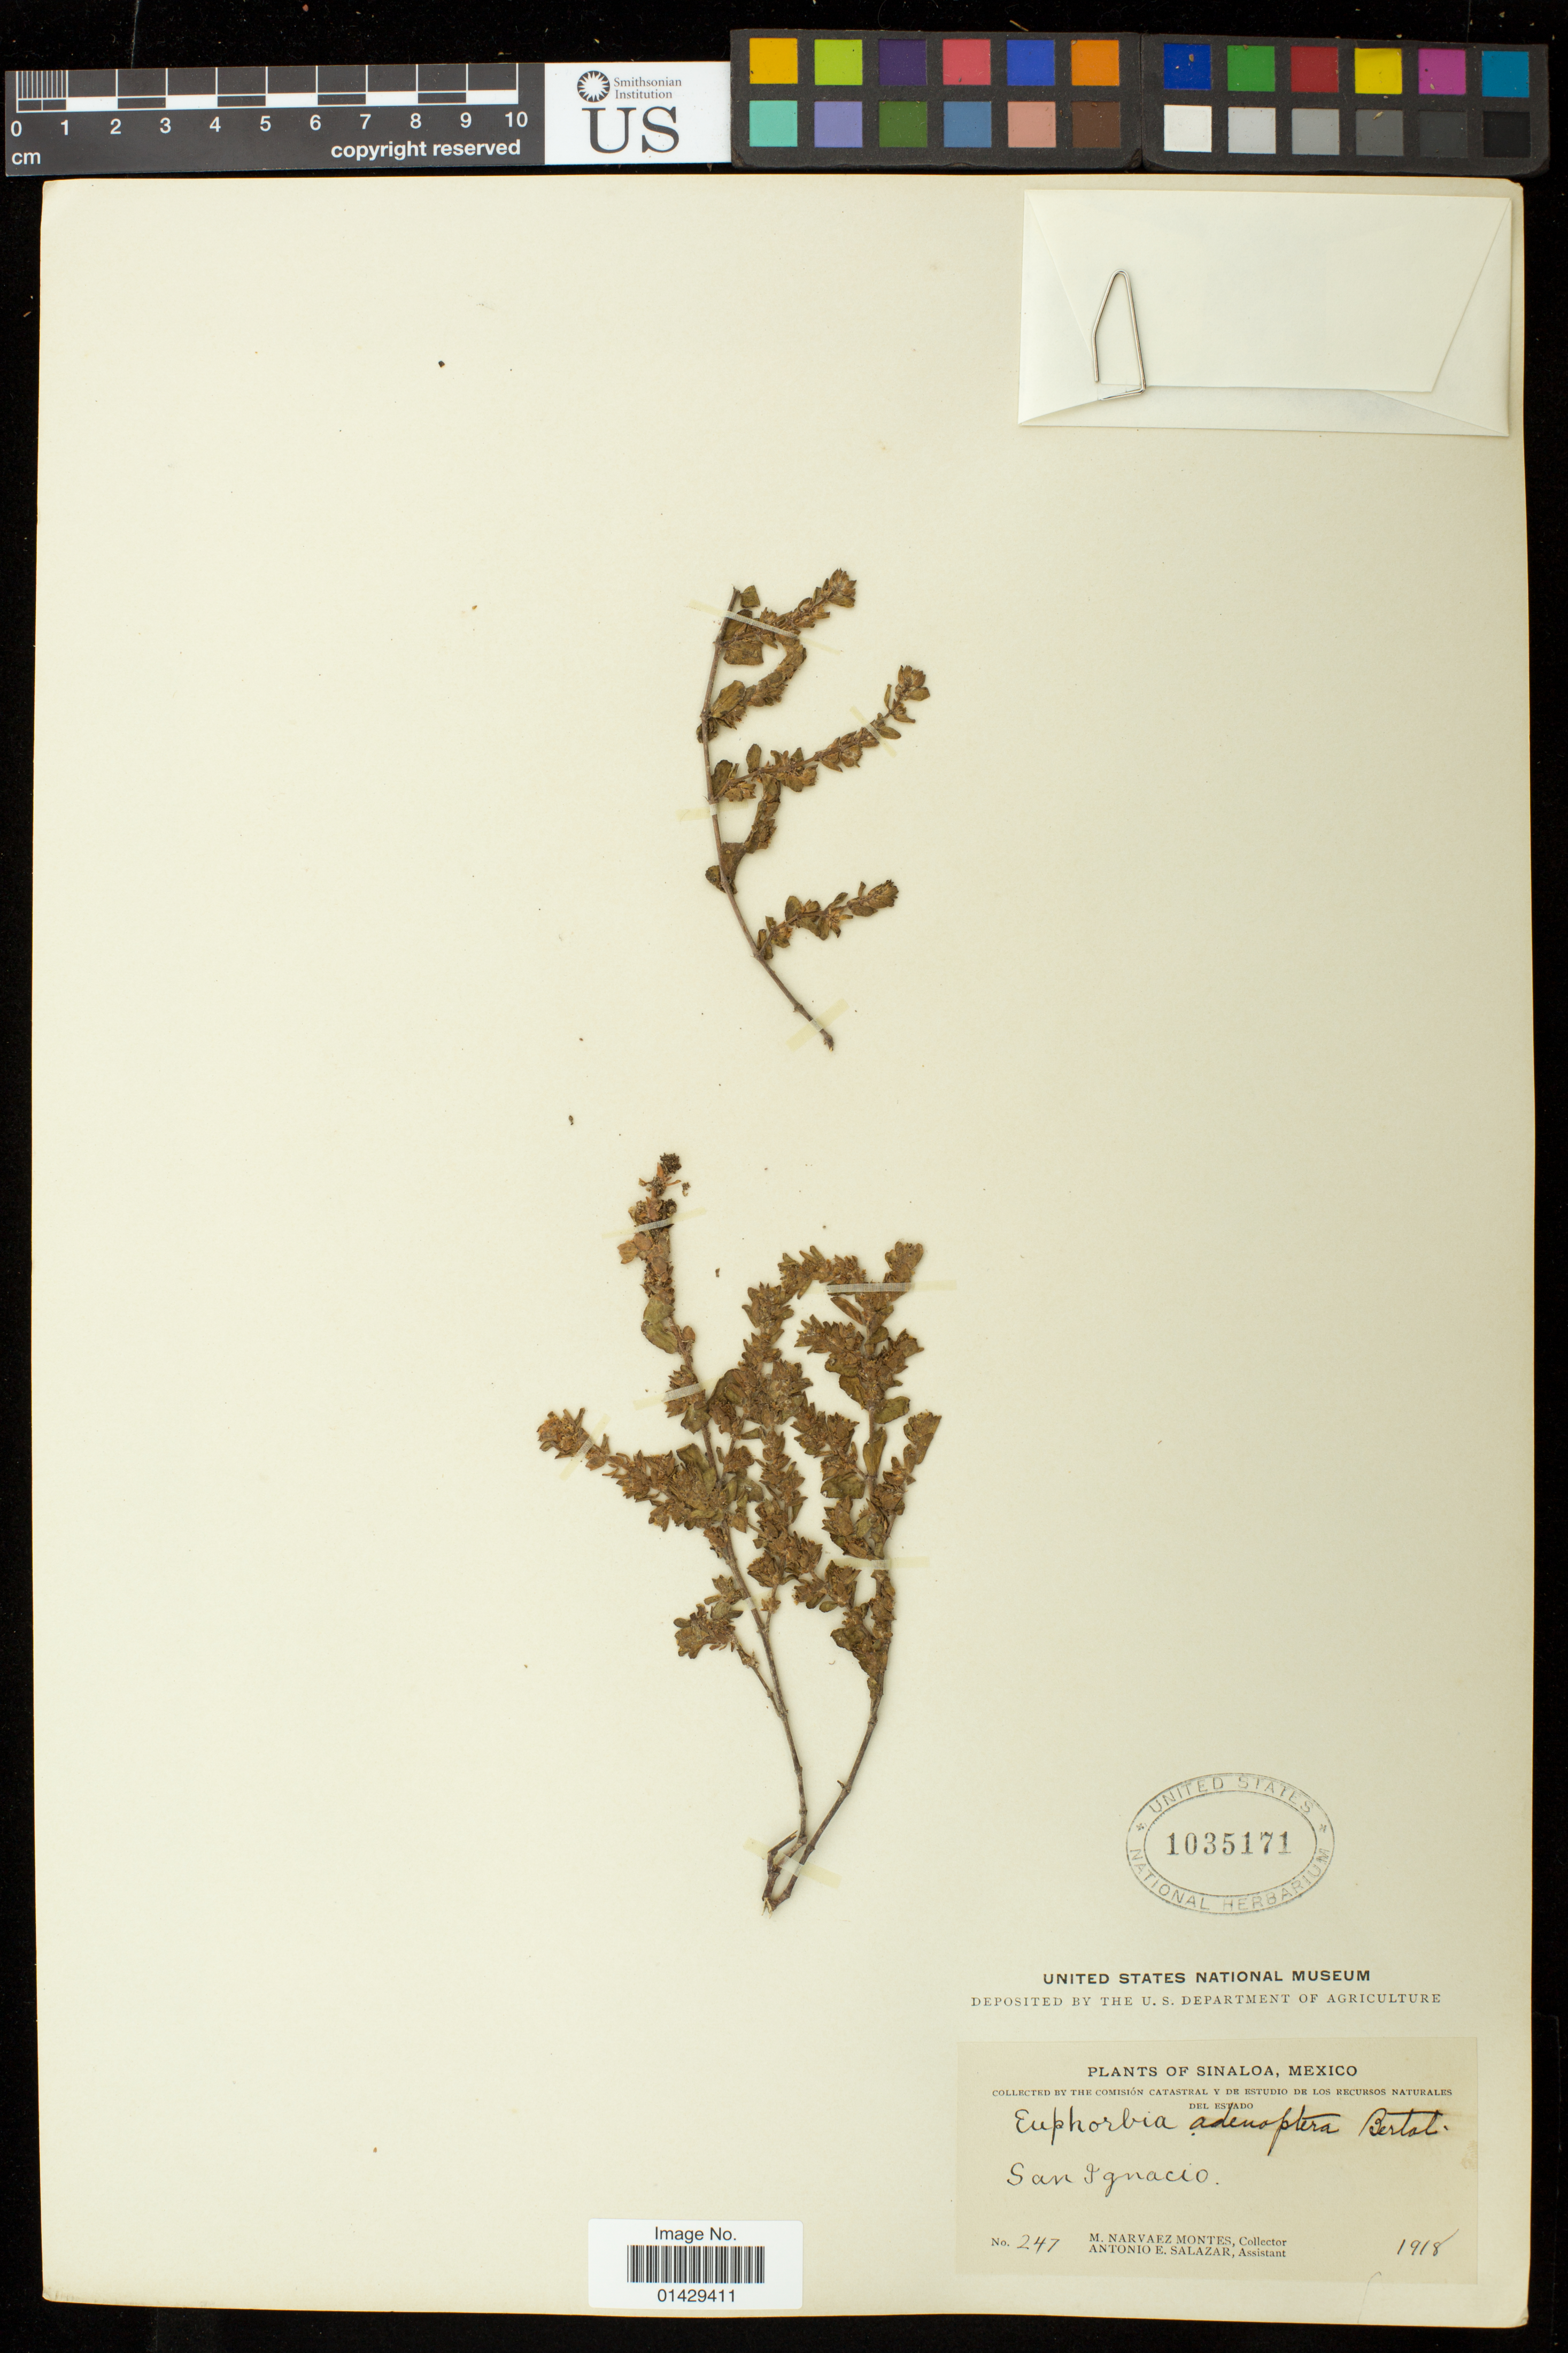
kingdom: Plantae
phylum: Tracheophyta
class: Magnoliopsida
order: Malpighiales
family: Euphorbiaceae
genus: Euphorbia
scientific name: Euphorbia densiflora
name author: (Klotzsch & Garcke) Klotzsch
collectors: M. Montes & A. E. Salazar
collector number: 247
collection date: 1918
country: Mexico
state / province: Sinaloa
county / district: San Ignacio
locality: San Ignacio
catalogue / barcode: US 1035171